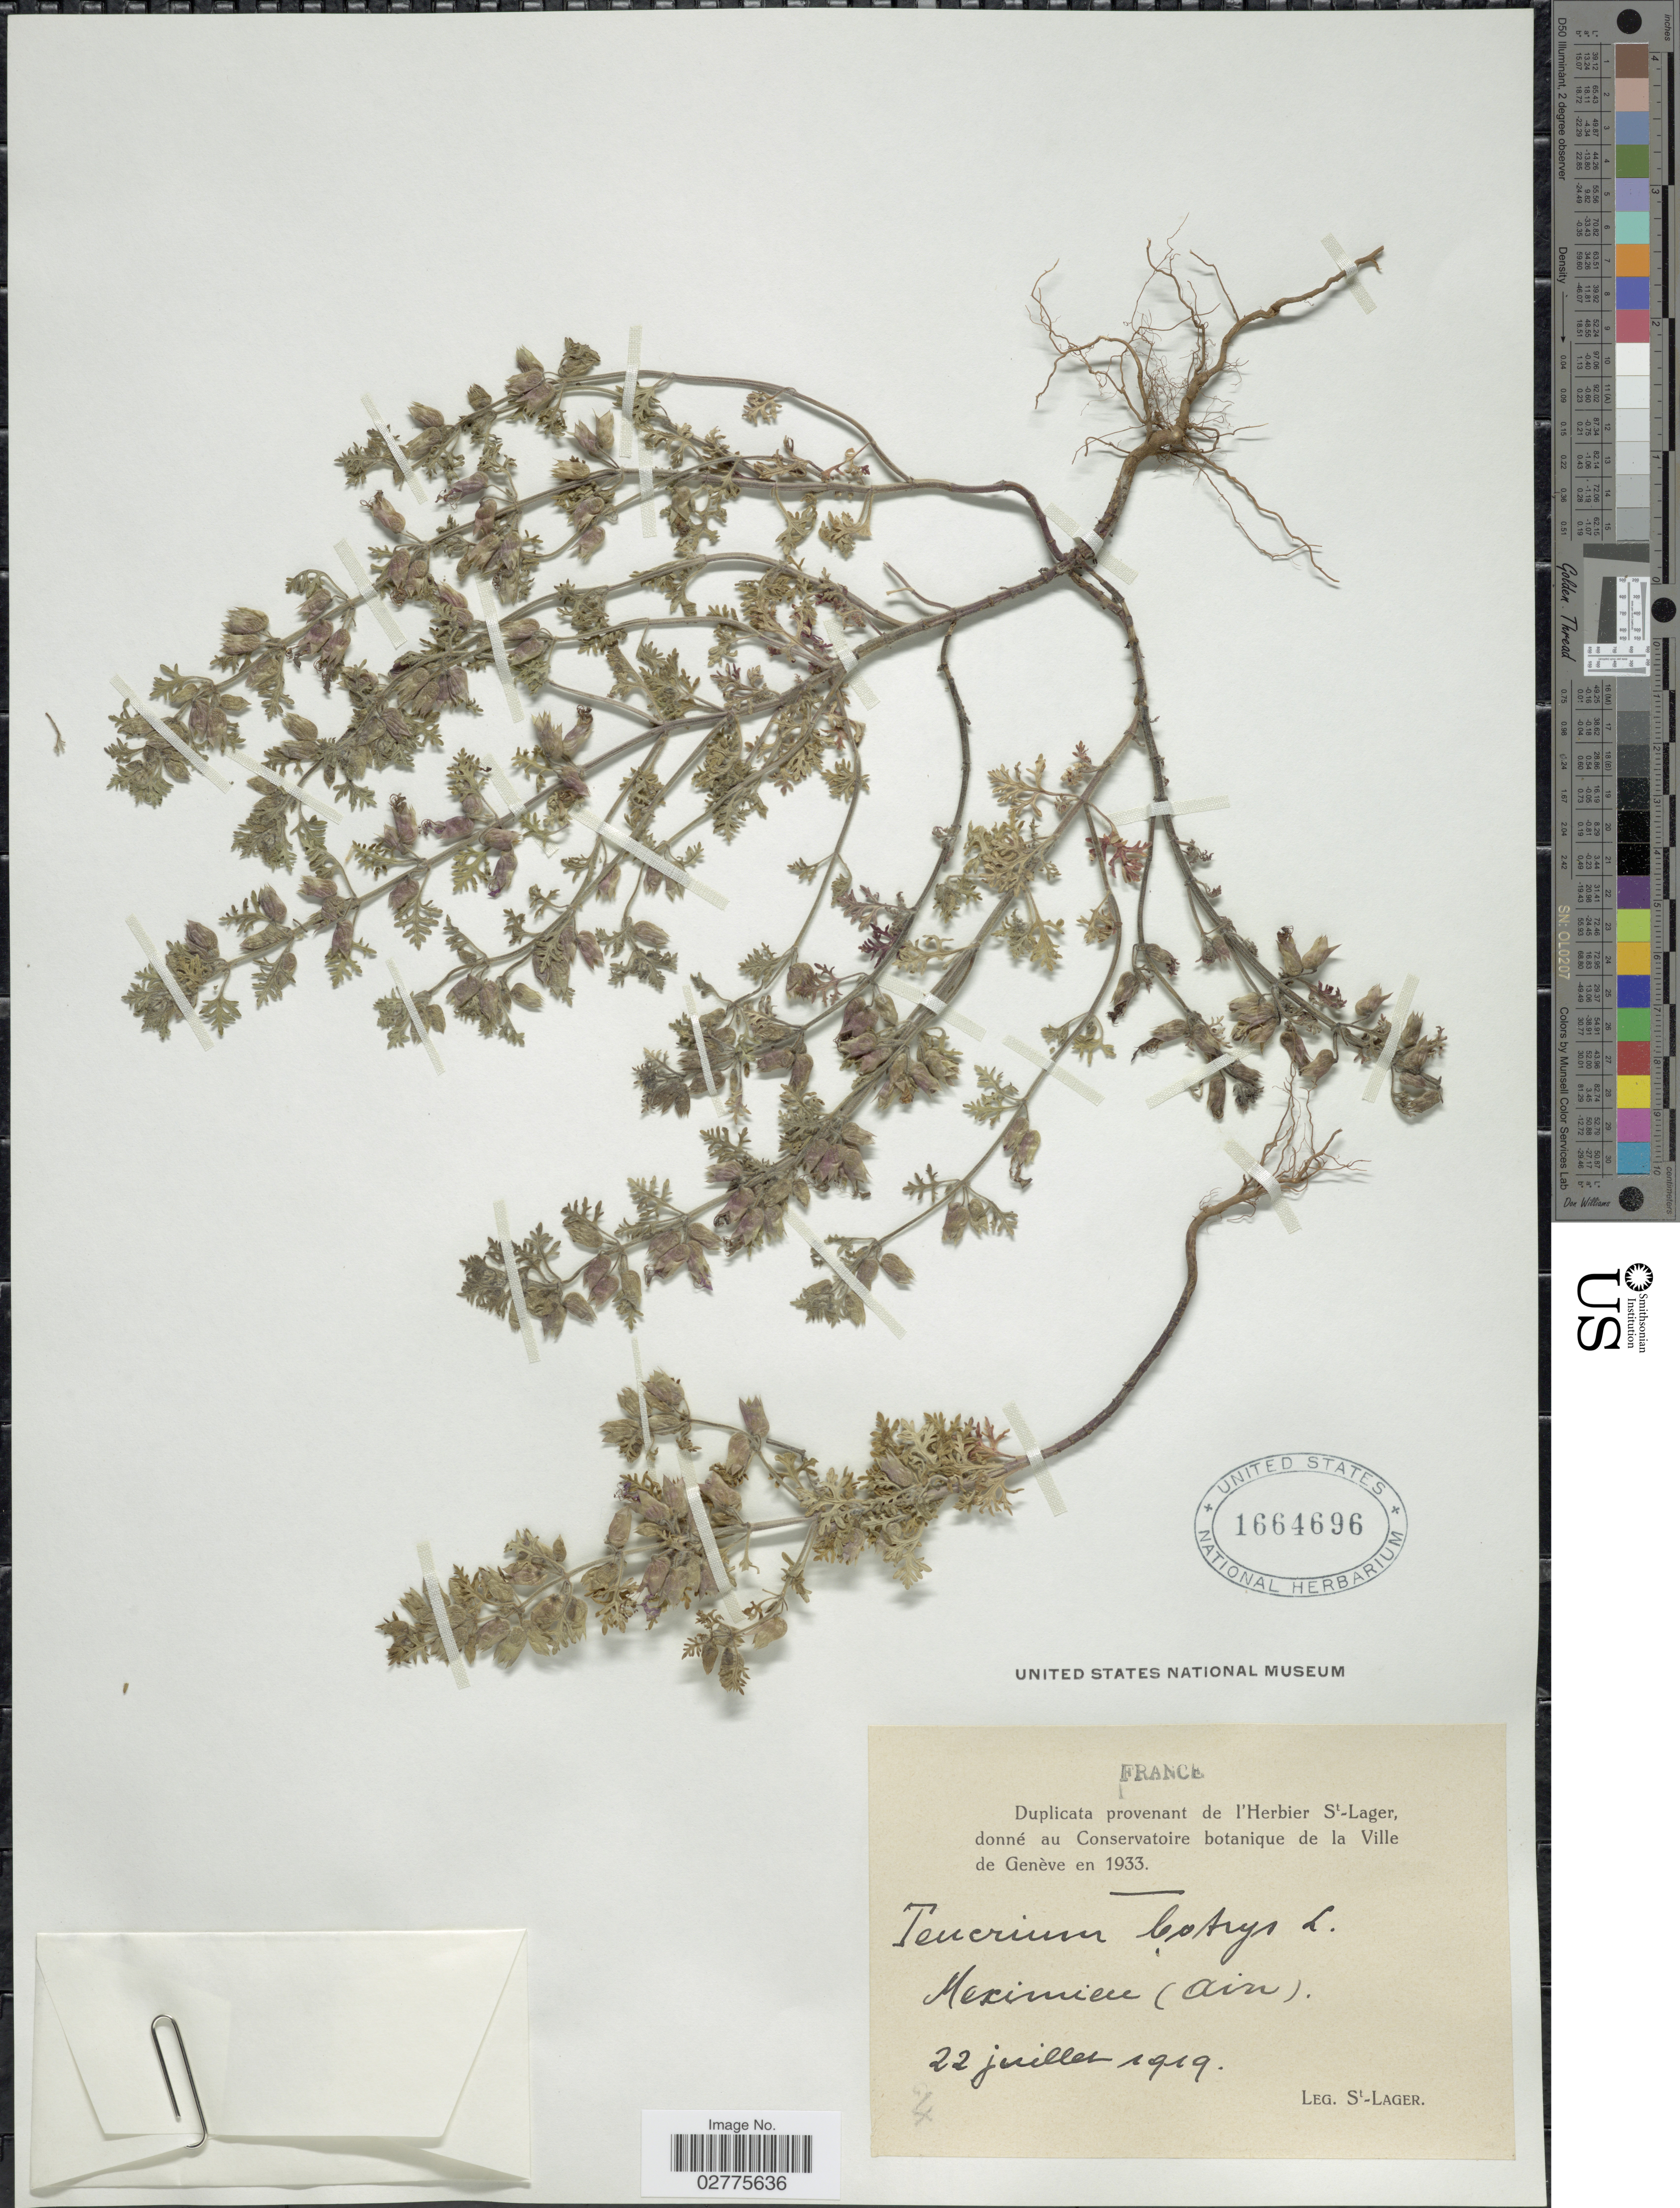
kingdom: Plantae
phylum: Tracheophyta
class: Magnoliopsida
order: Lamiales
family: Lamiaceae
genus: Teucrium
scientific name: Teucrium botrys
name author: L.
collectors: -. St. Lager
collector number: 4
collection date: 1919-07-22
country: France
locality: Meximieu (Ain).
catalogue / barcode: US 1664696